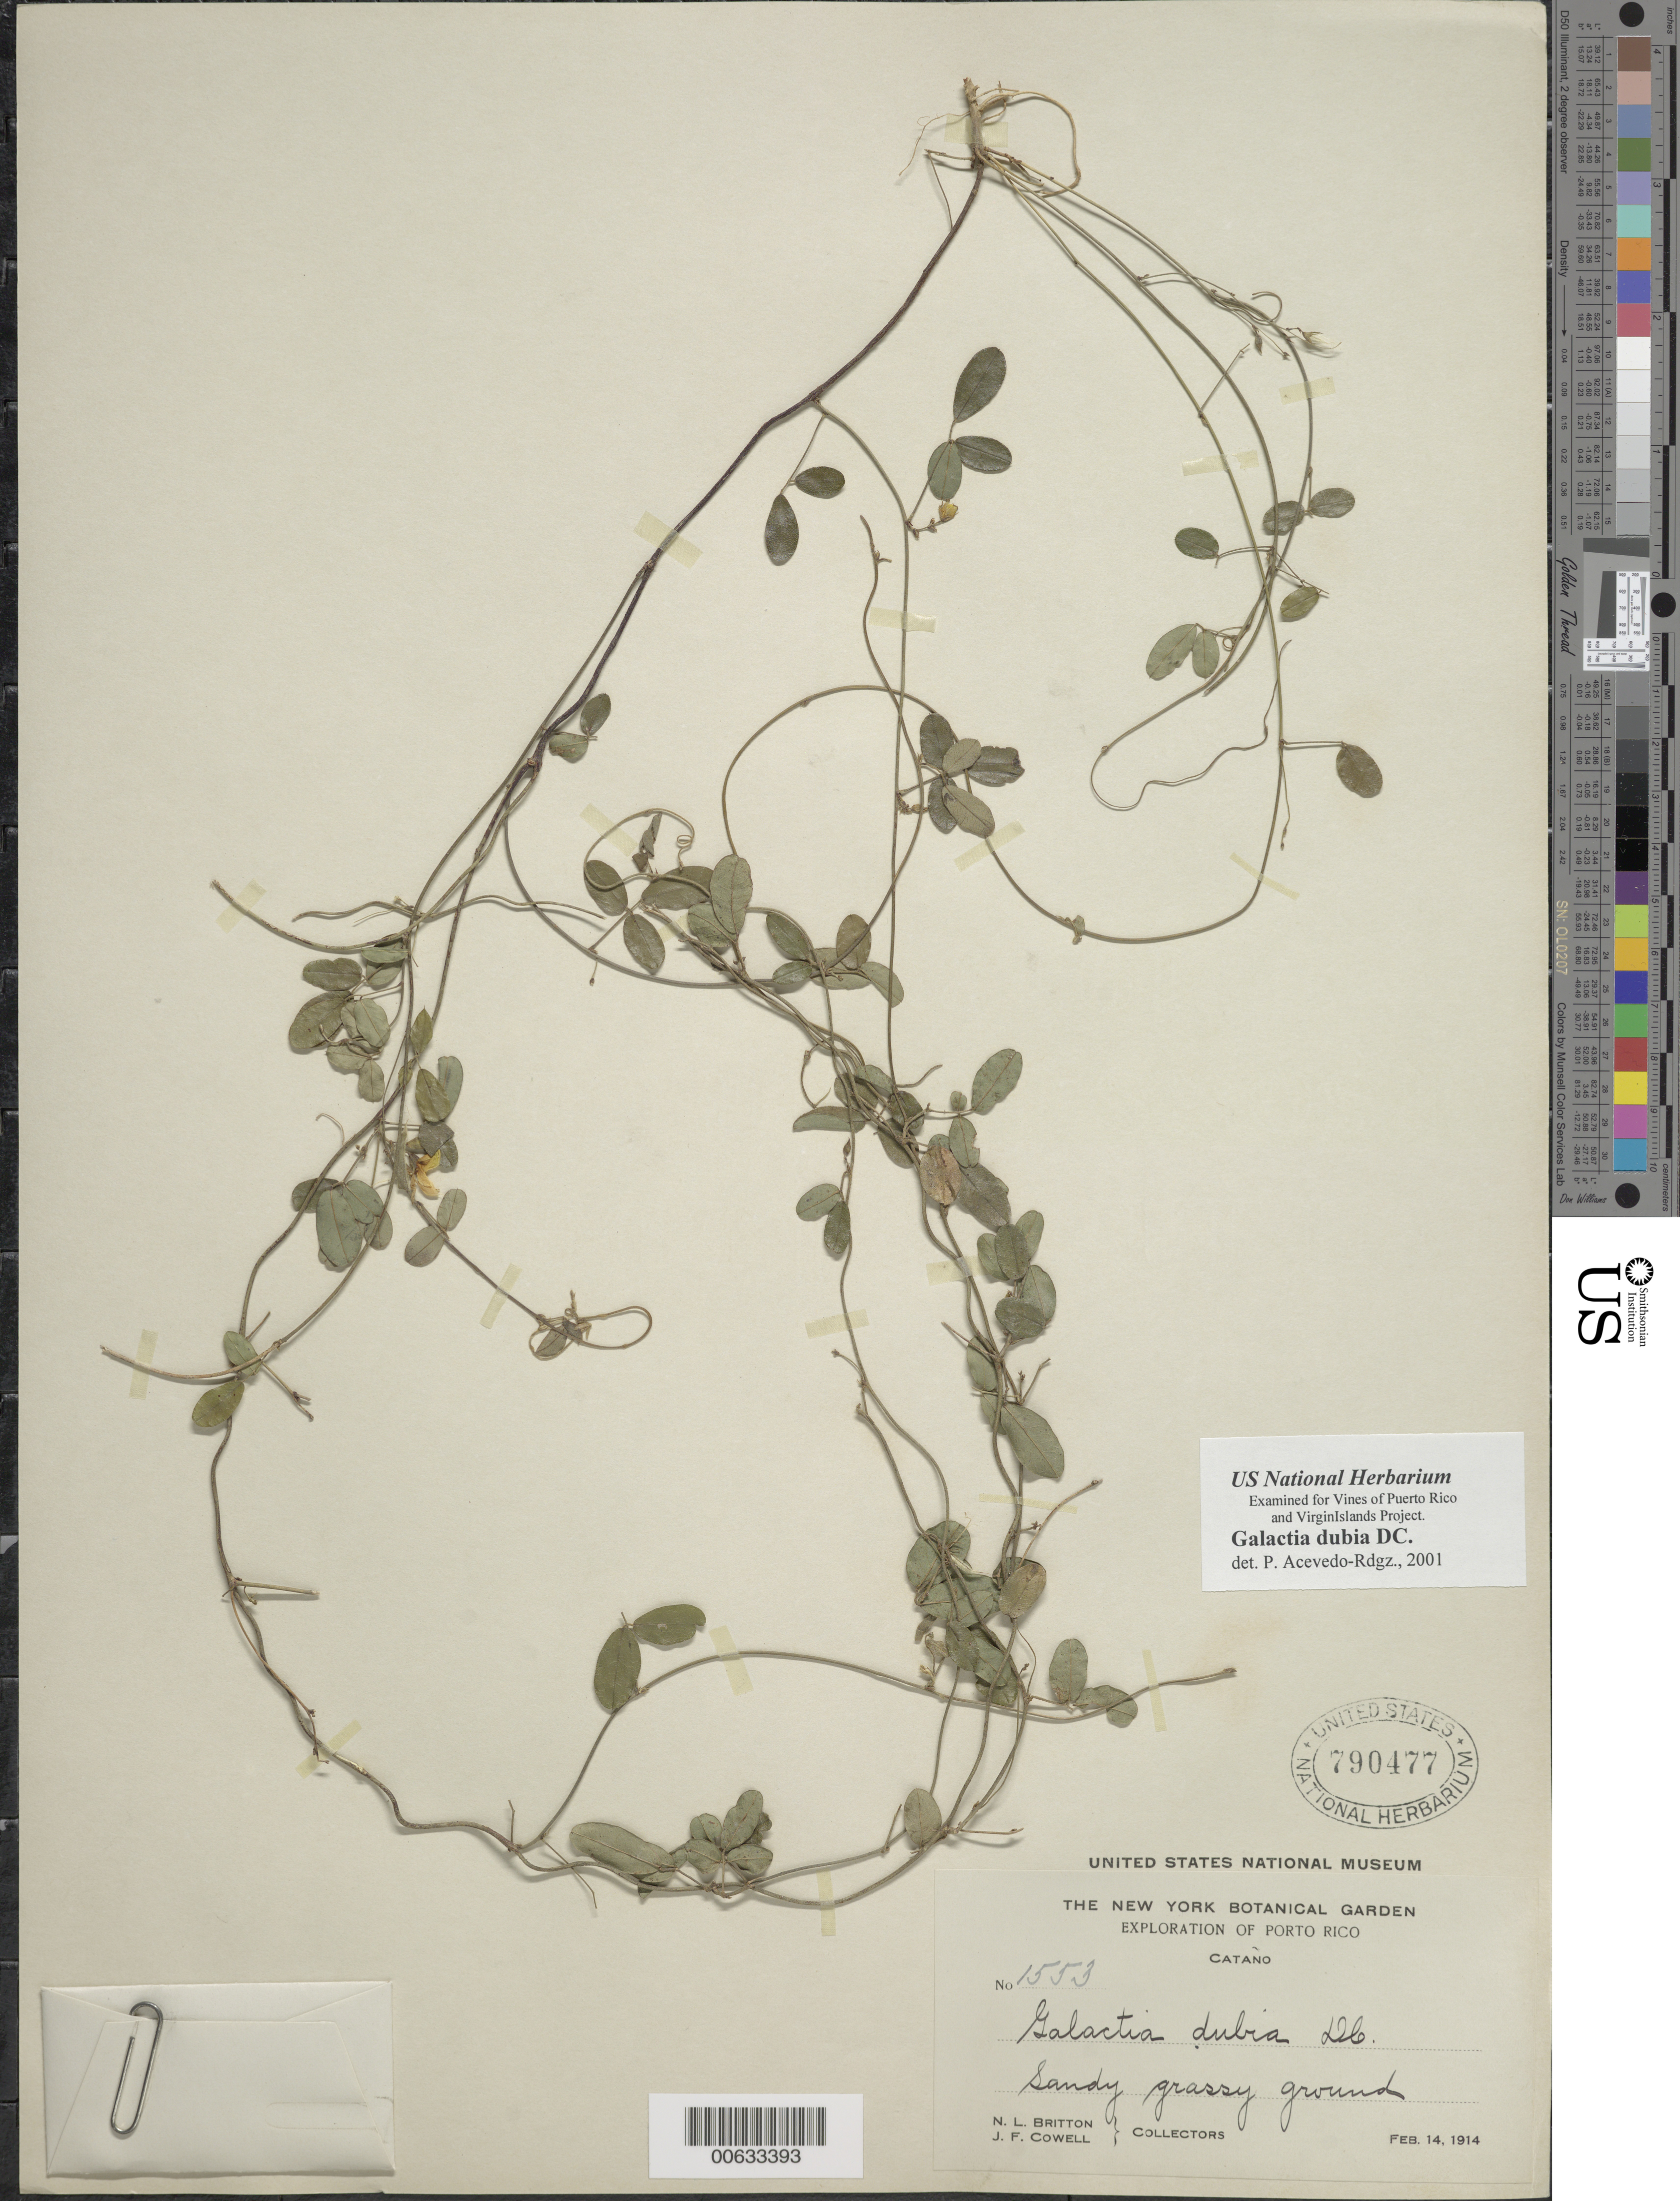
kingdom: Plantae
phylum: Tracheophyta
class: Magnoliopsida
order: Fabales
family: Fabaceae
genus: Galactia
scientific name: Galactia dubia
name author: DC.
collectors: N. Britton & J. F. Cowell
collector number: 1553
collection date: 1914-02-14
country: Puerto Rico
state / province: Cataño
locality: Porto Rico, Catano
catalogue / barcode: US 790477